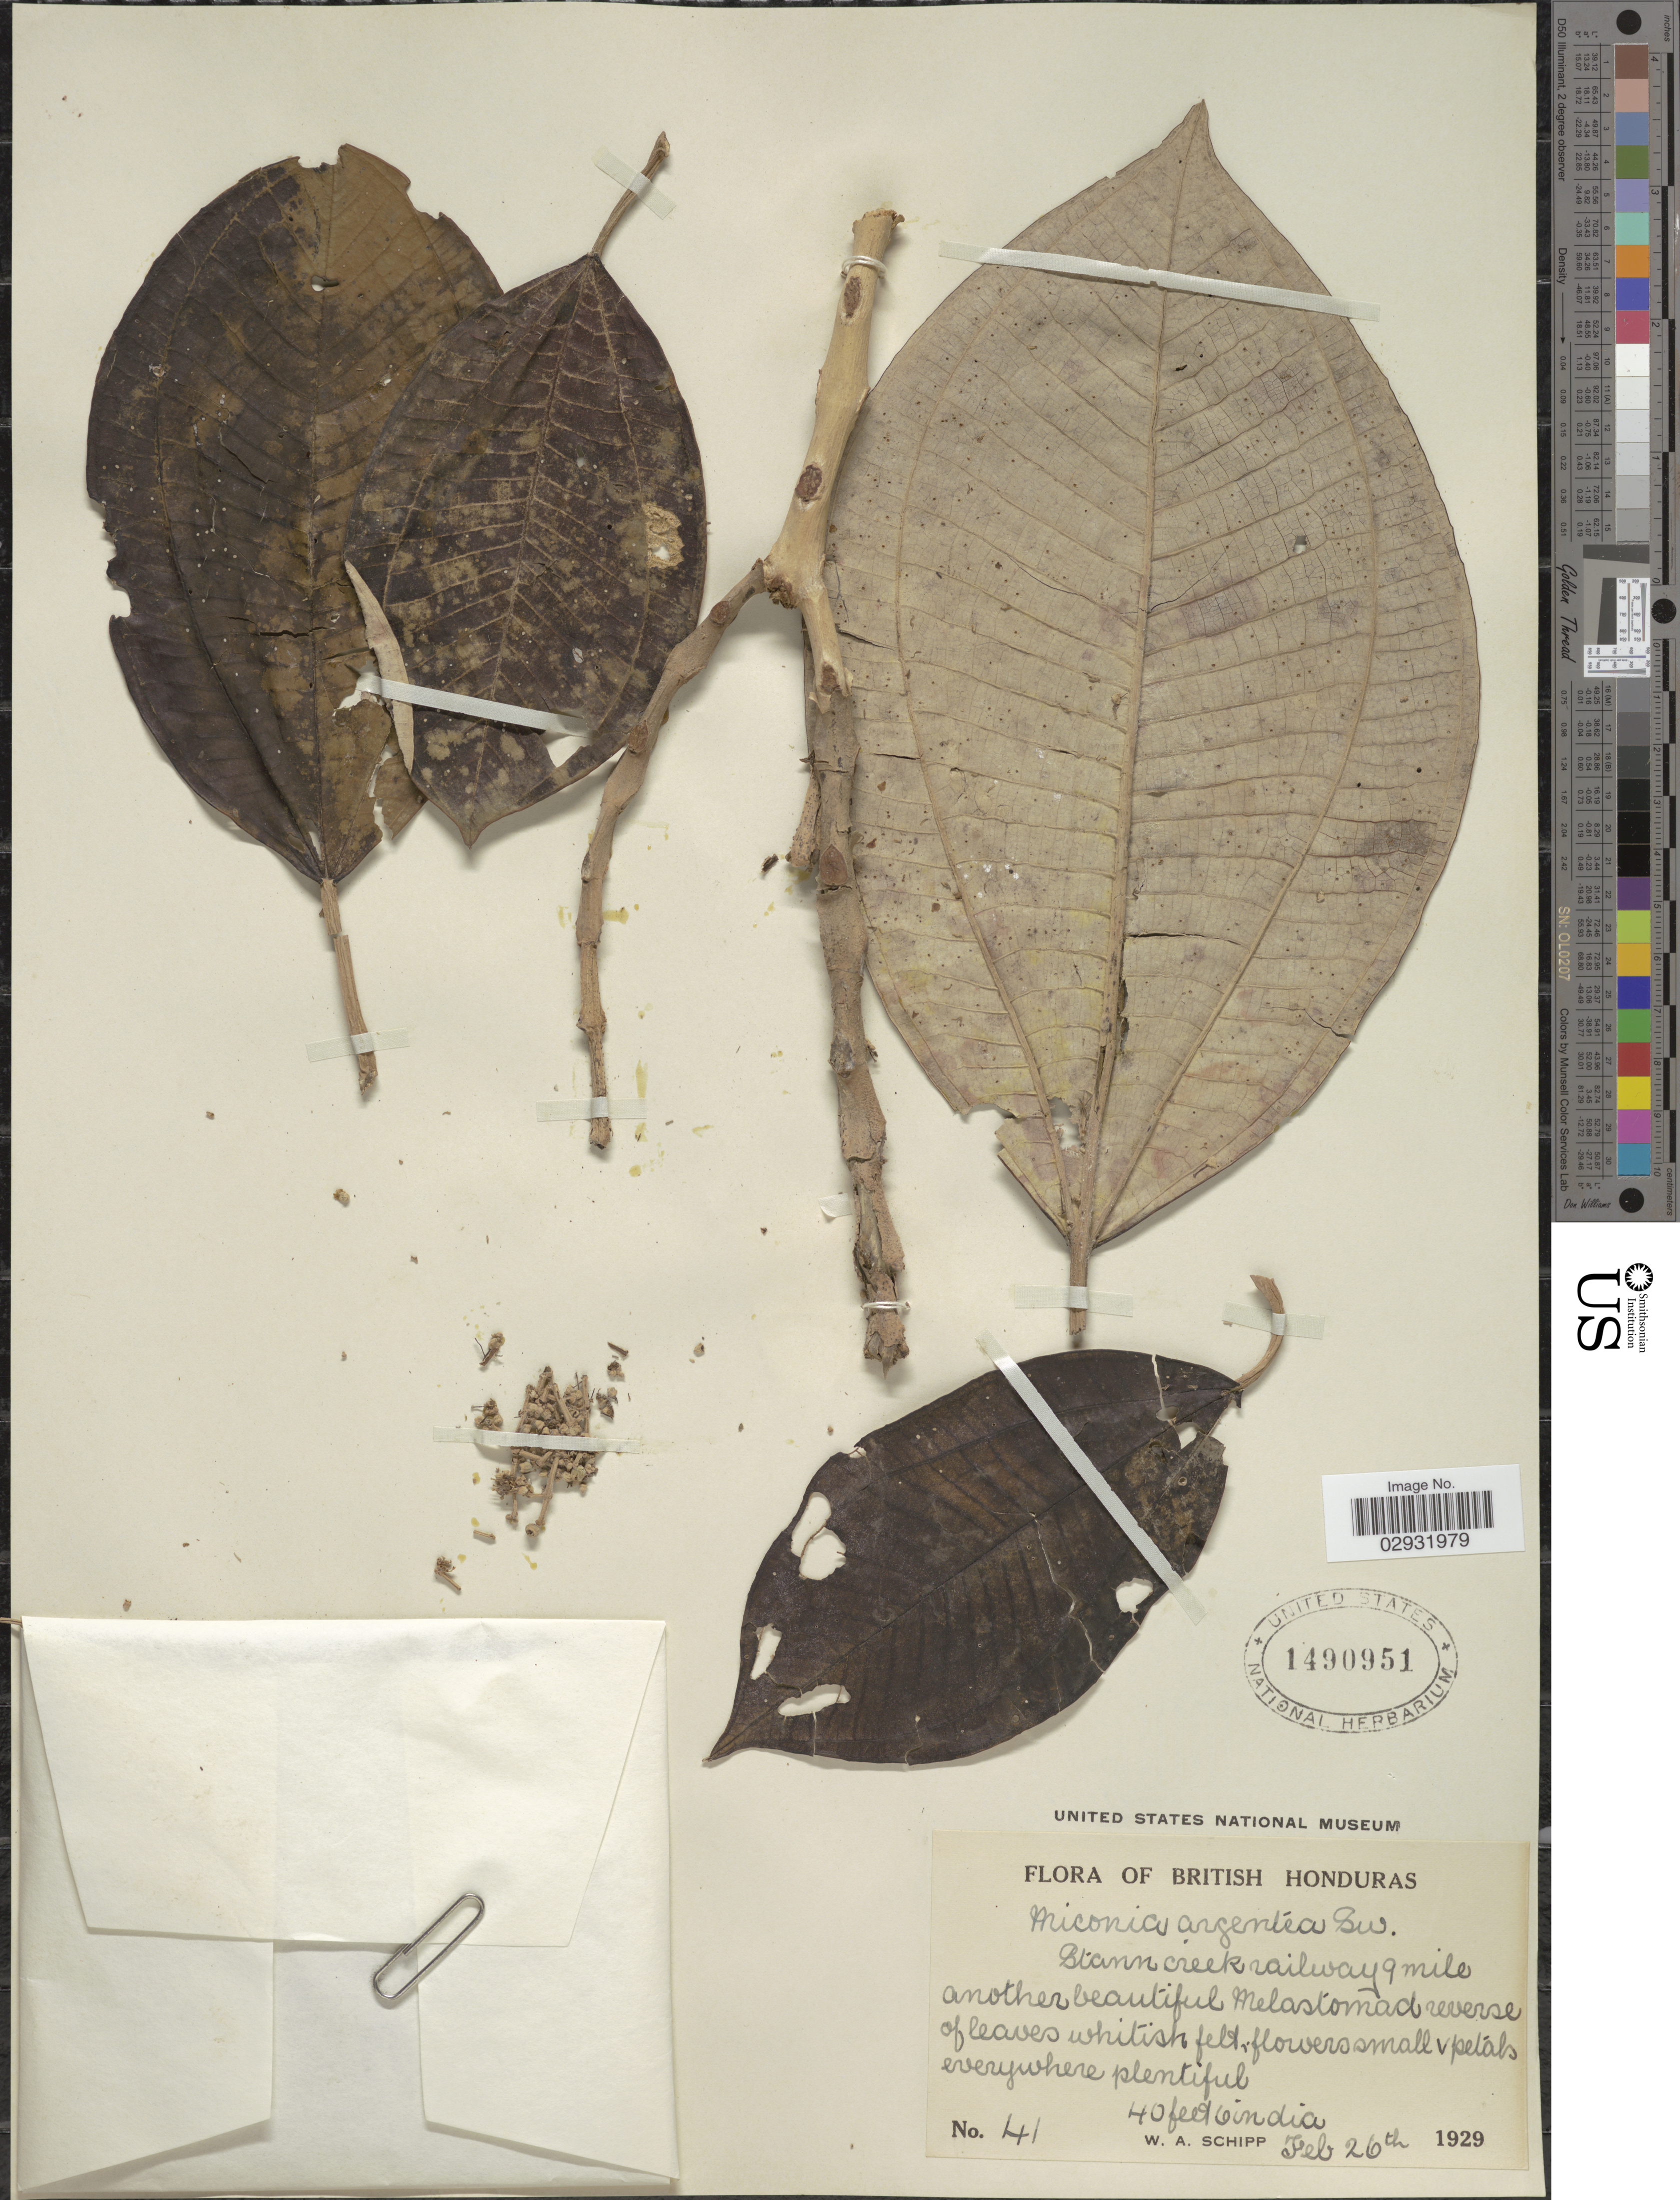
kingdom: Plantae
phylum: Tracheophyta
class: Magnoliopsida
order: Myrtales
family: Melastomataceae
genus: Miconia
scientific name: Miconia argentea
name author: (Sw.) DC.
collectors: W. Schipp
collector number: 41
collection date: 1929-02-26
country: Belize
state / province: Stann Creek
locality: British Honduras. Stann Creek railway 9 mile.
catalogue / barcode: US 1490951